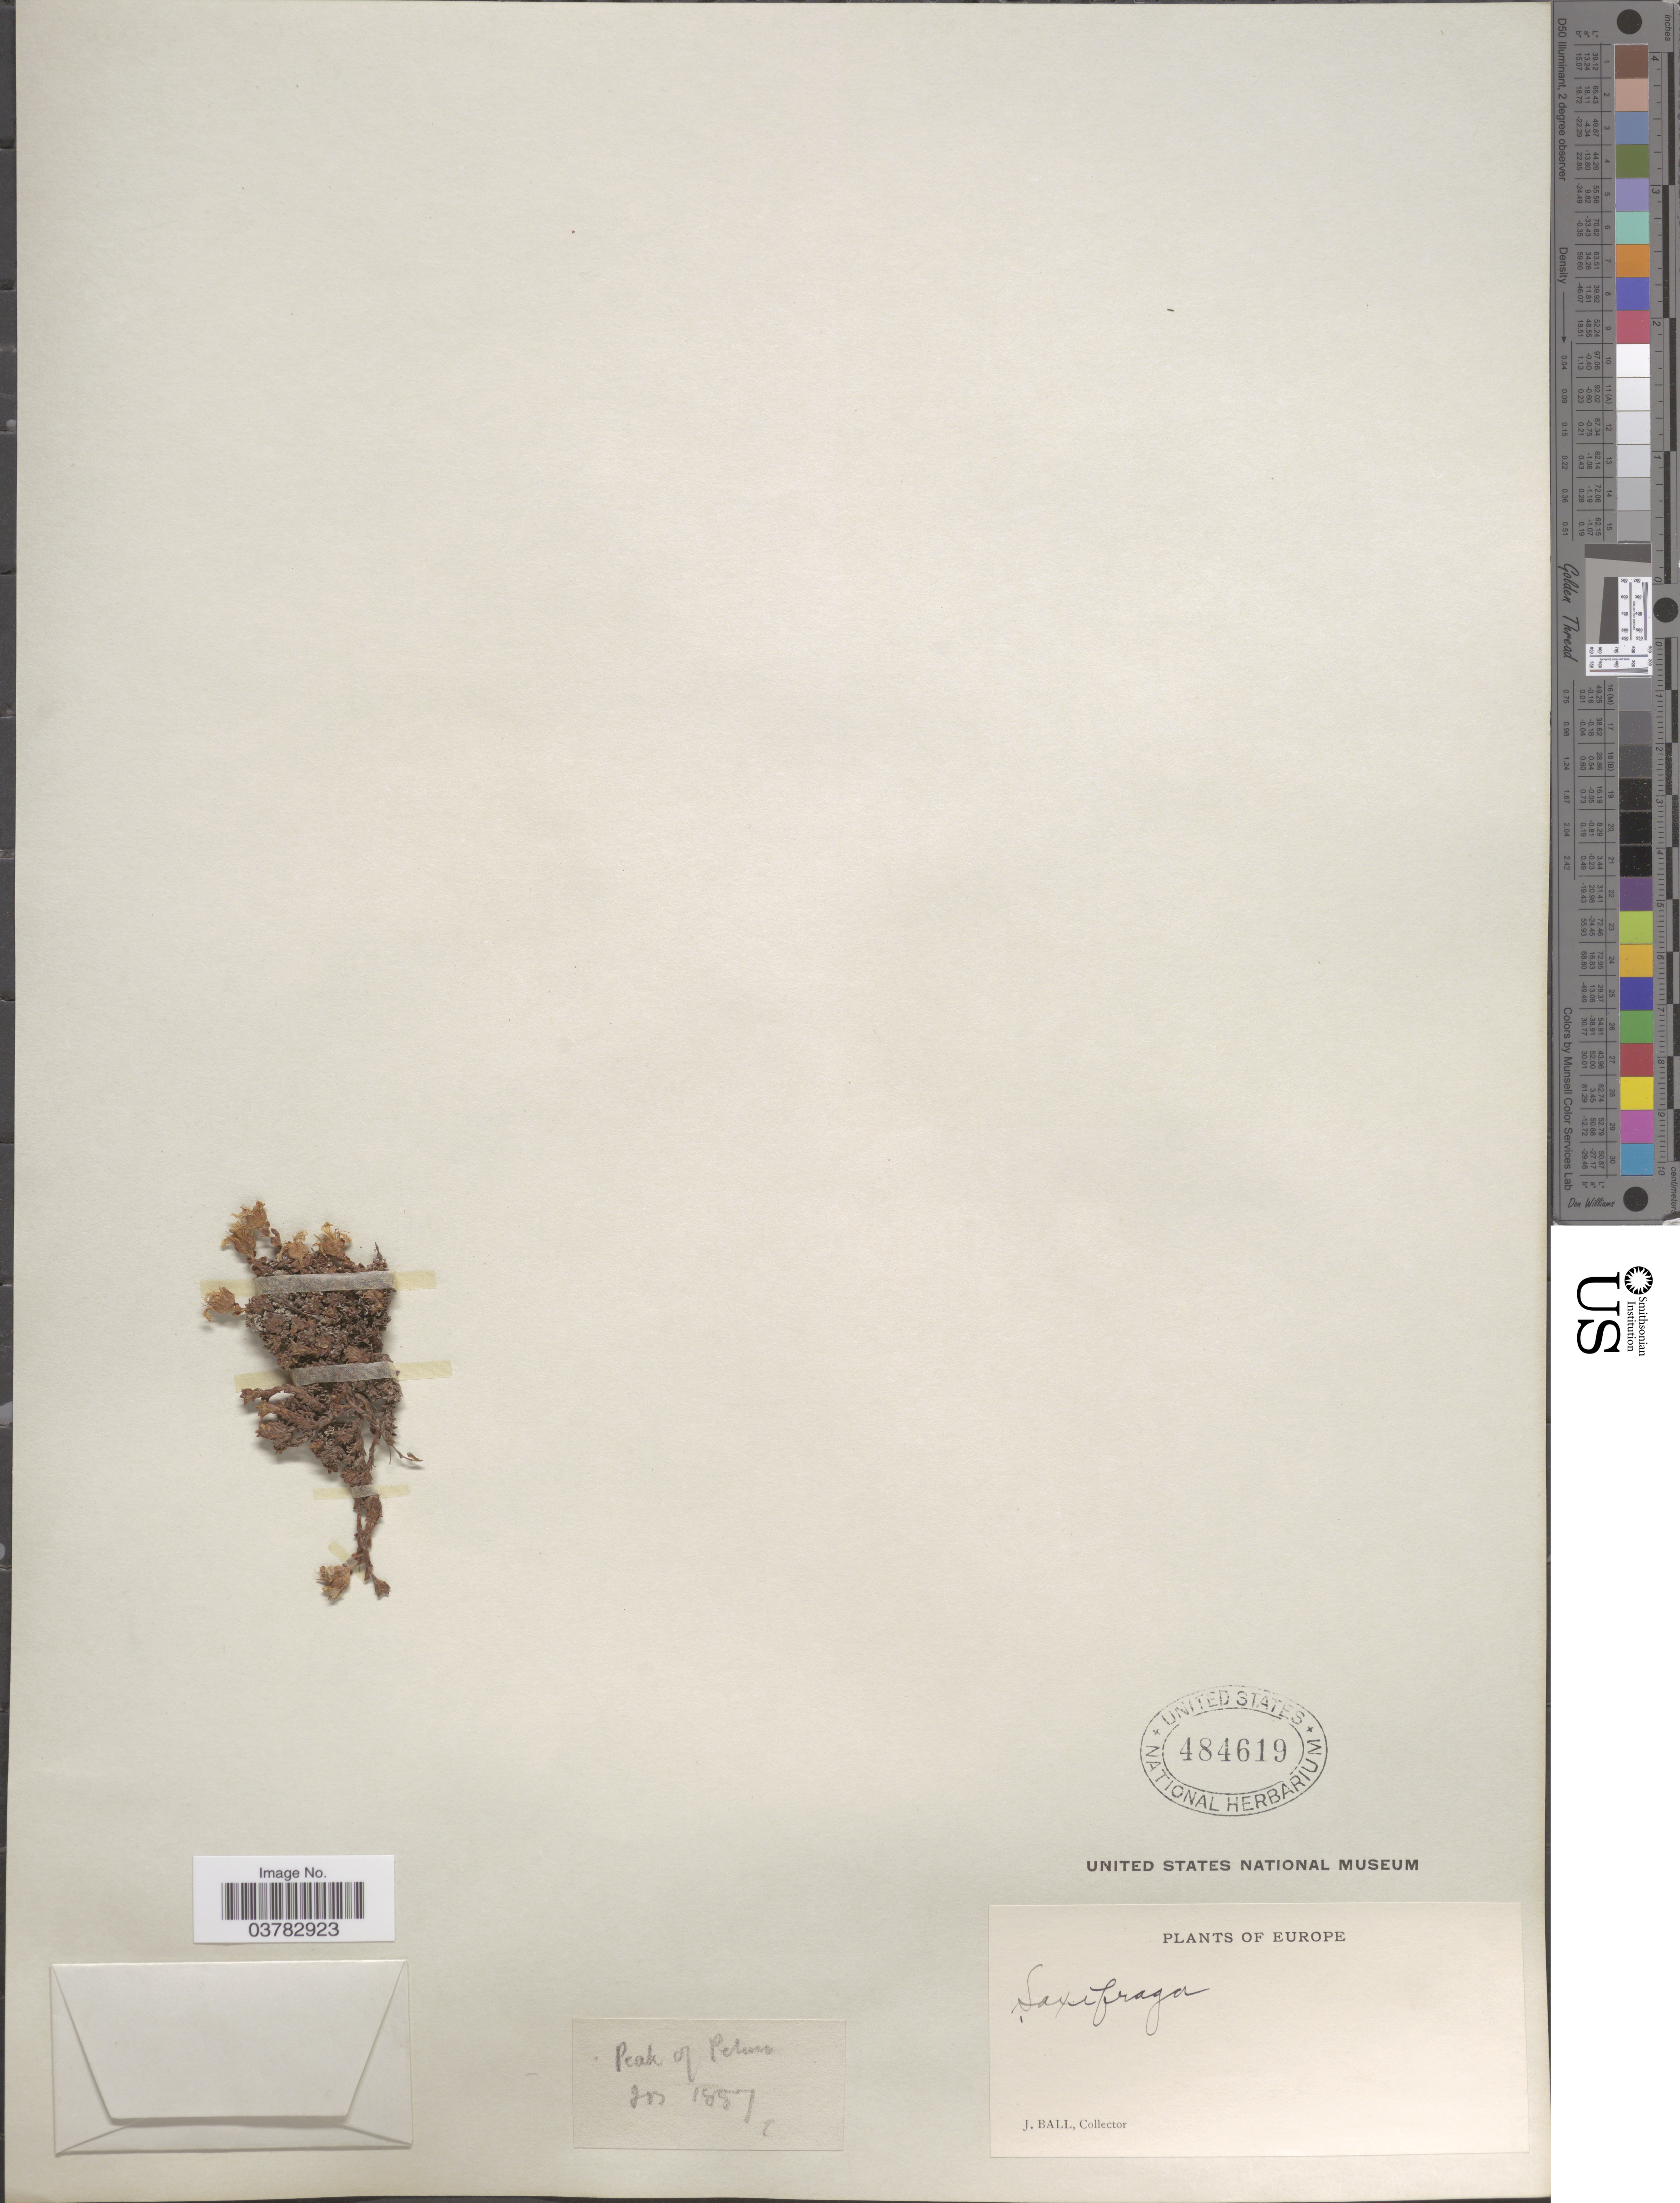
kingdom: Plantae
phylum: Tracheophyta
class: Magnoliopsida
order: Saxifragales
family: Saxifragaceae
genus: Saxifraga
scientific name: Saxifraga sp.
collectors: J. Ball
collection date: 1857-03-20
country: Italy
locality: Europe. Peak of Pelmo.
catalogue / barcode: US 484619